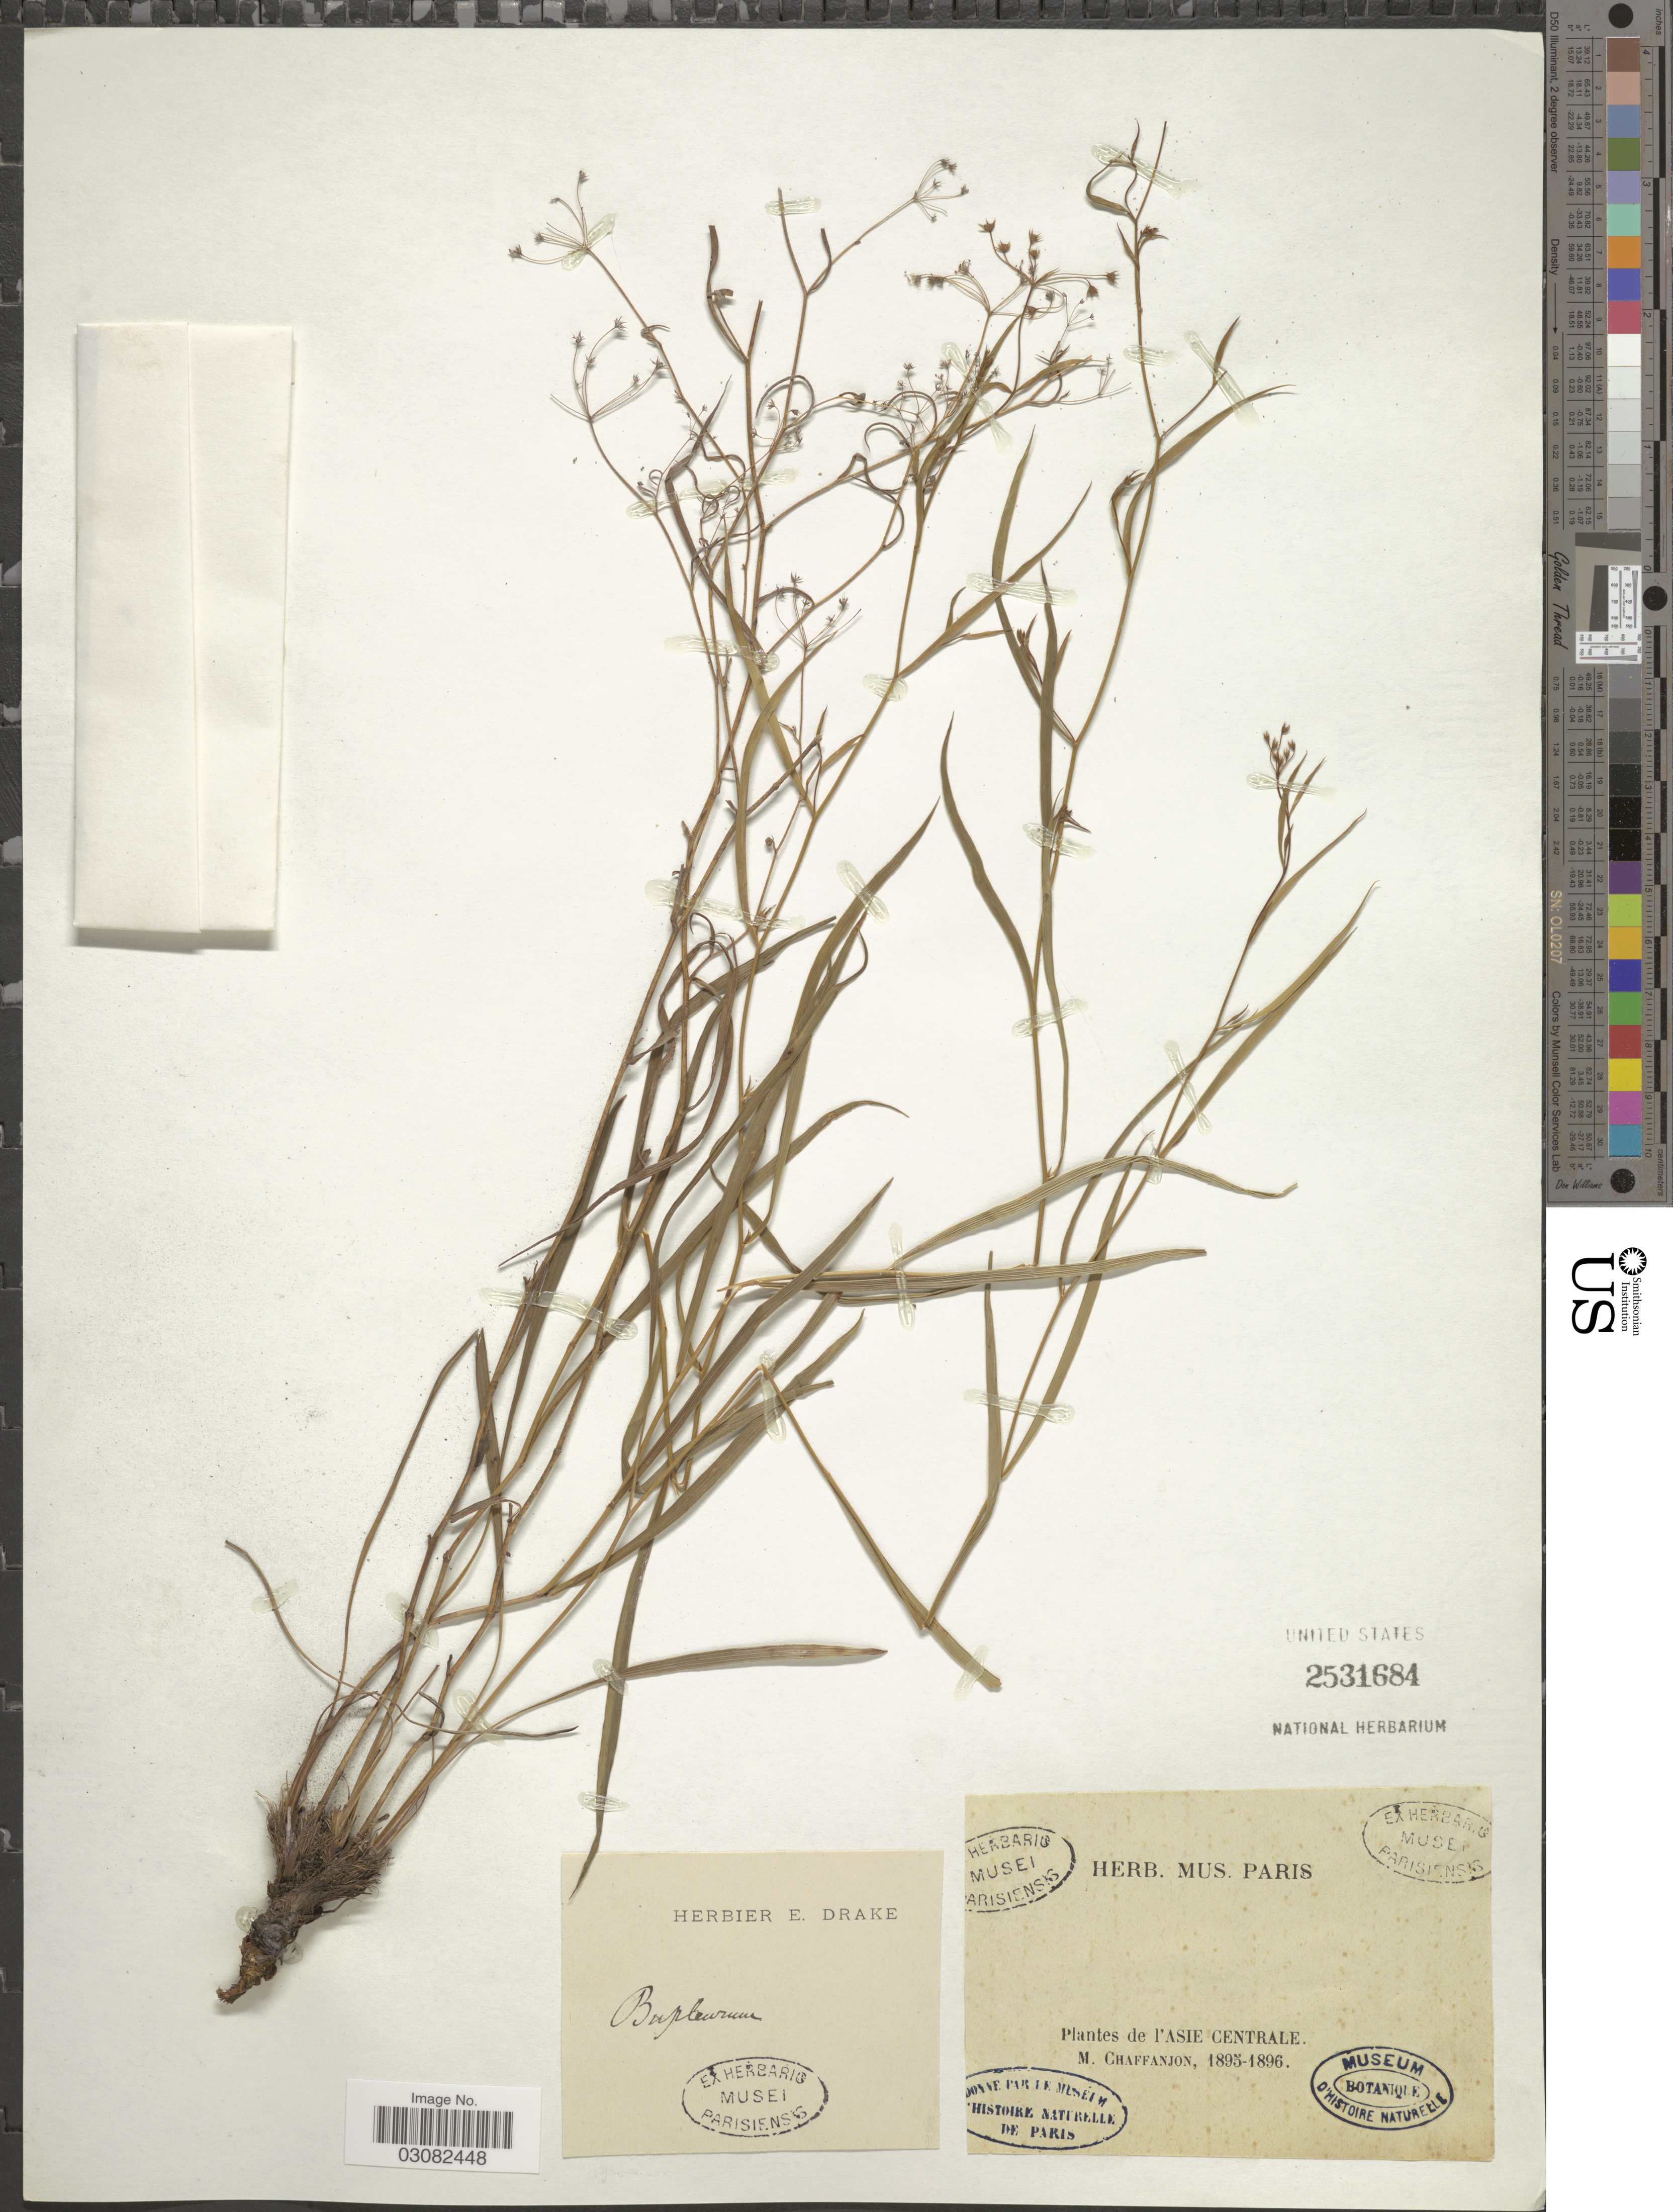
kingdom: Plantae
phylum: Tracheophyta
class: Magnoliopsida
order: Apiales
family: Apiaceae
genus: Bupleurum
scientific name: Bupleurum sp.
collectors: M. Chaffanjon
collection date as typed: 1896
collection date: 1895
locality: Asie Centrale.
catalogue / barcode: US 2531684